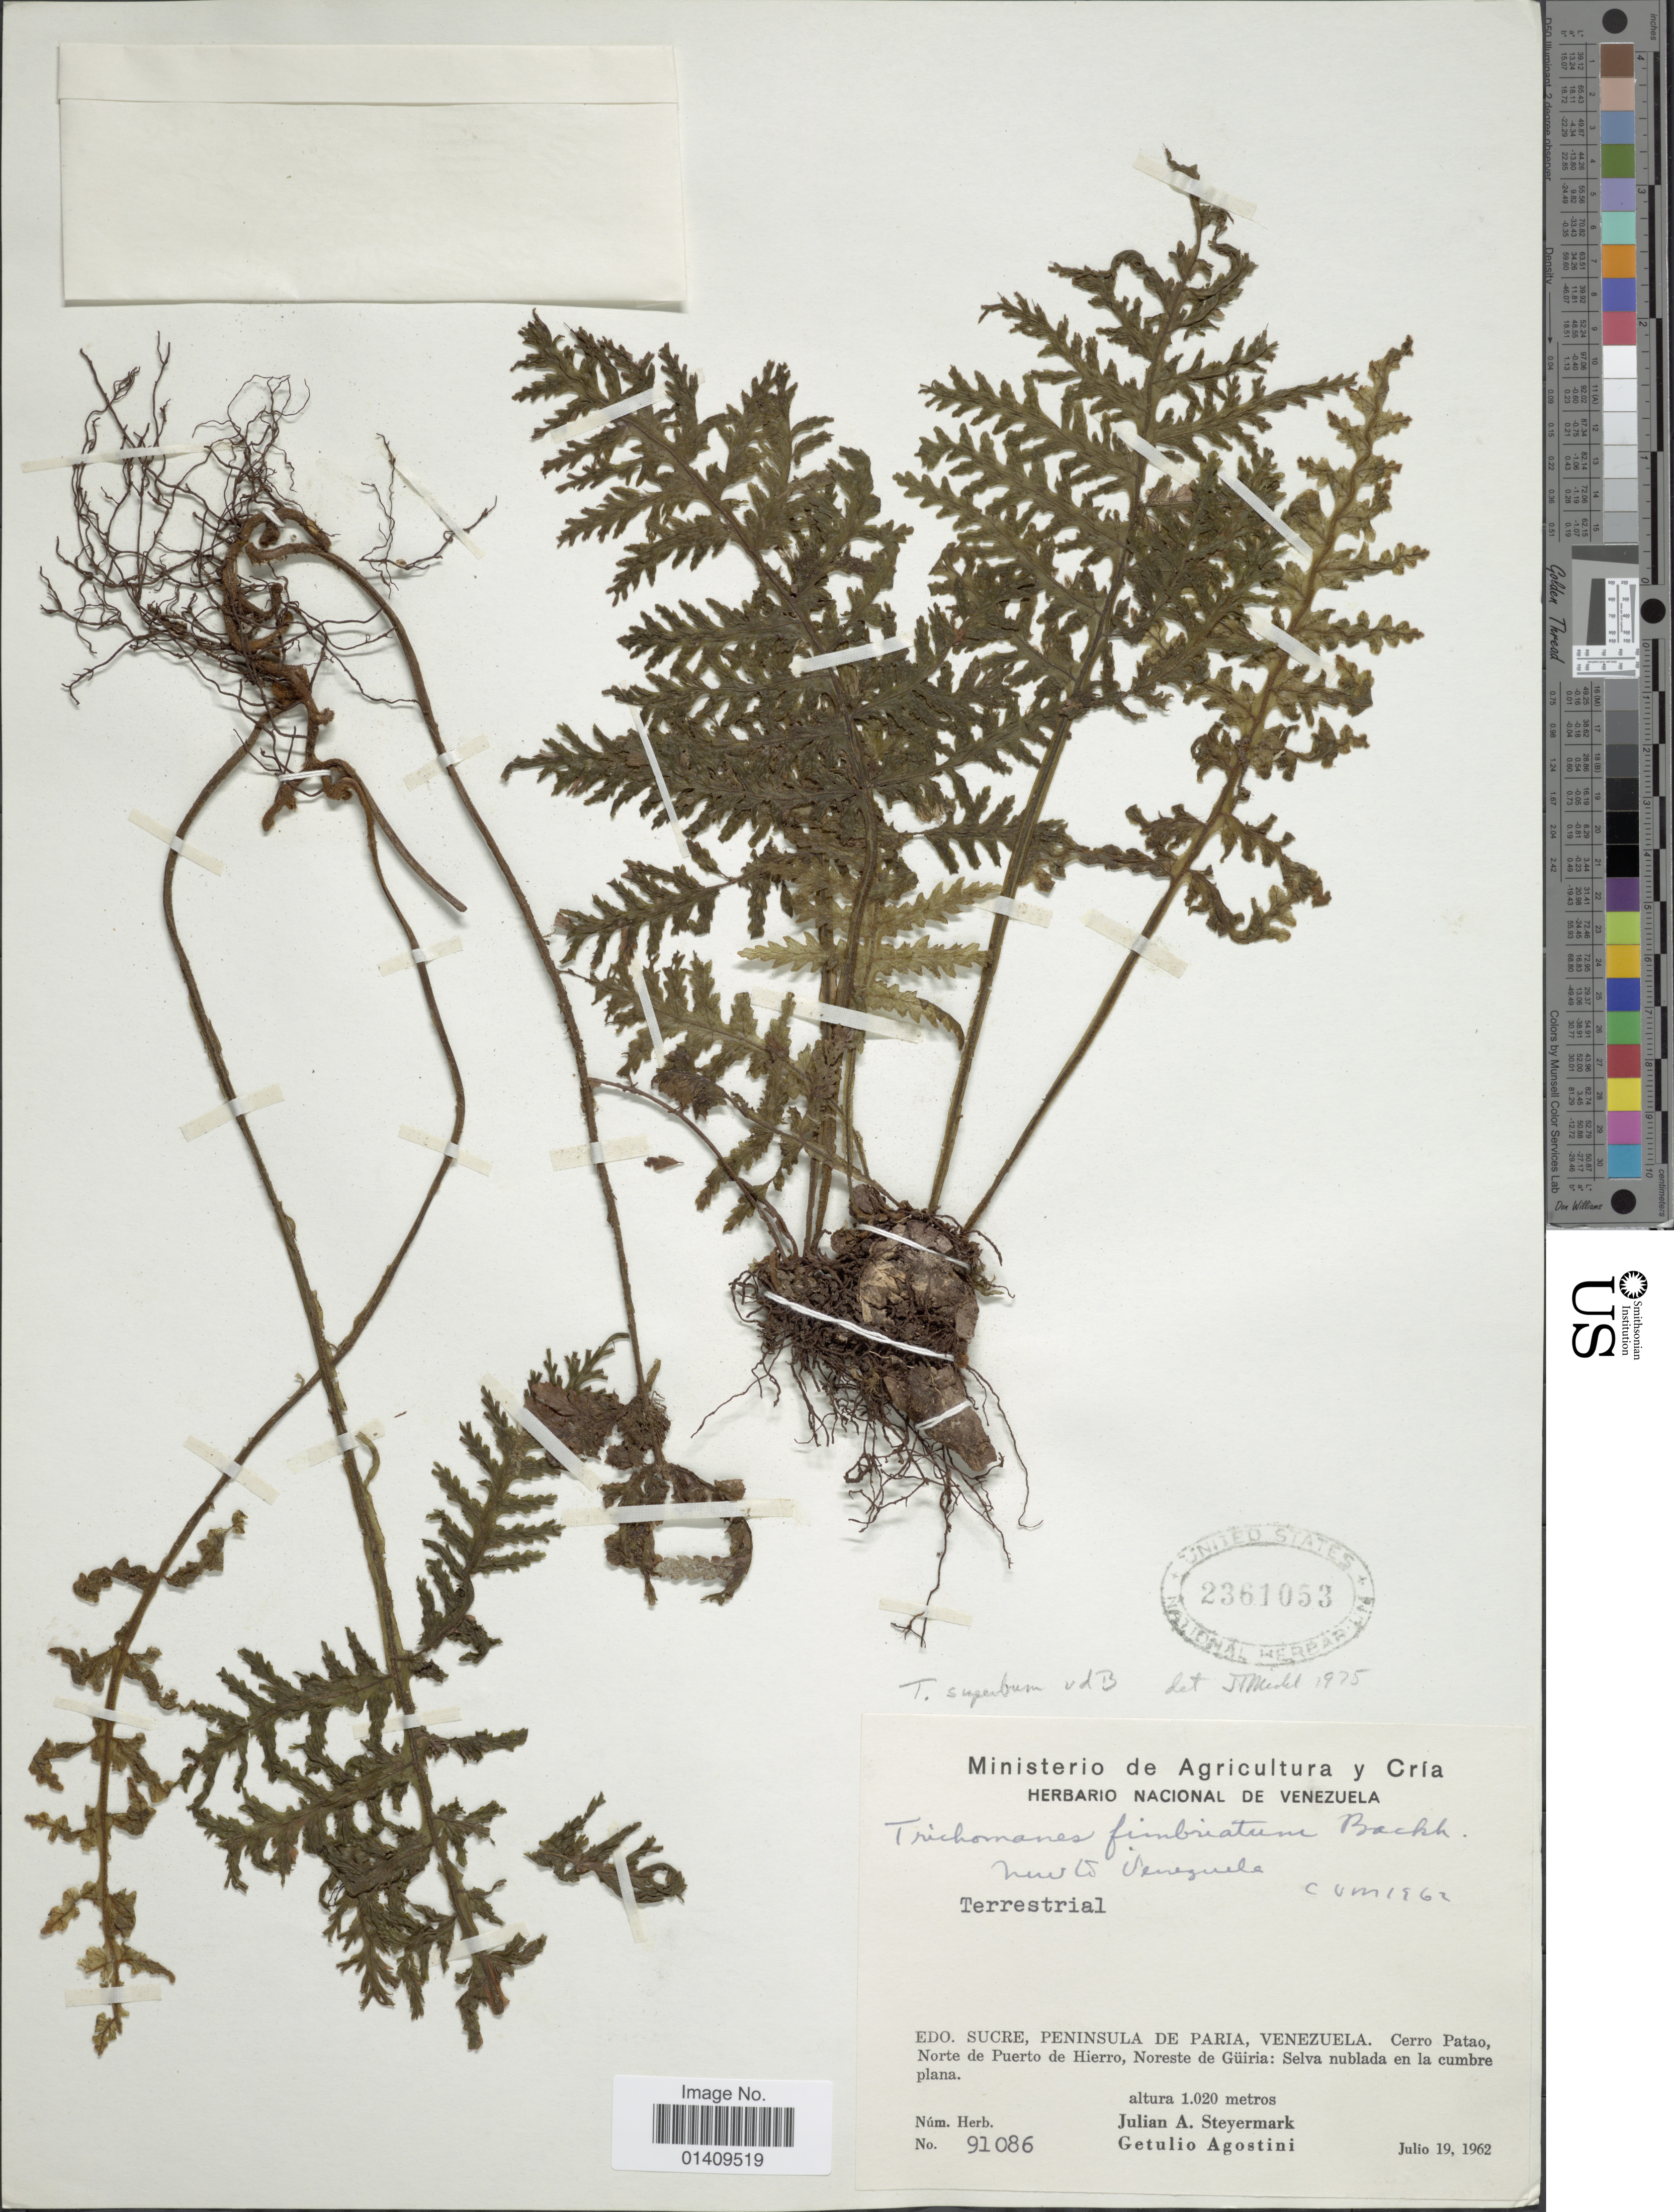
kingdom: Plantae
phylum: Tracheophyta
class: Polypodiopsida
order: Hymenophyllales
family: Hymenophyllaceae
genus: Callistopteris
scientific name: Callistopteris superba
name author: (Backh. ex T. Moore) Ebihara & K. Iwats.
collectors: J. Steyermark & G. Agostini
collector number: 91086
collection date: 1962-07-19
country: Venezuela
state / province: Sucre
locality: Edo. Sucre Peninsula de Paria Venezuela. Cerro Patao Norte de Puerto de Hierro Noreste de Guiria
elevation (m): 1020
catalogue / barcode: US 2361053